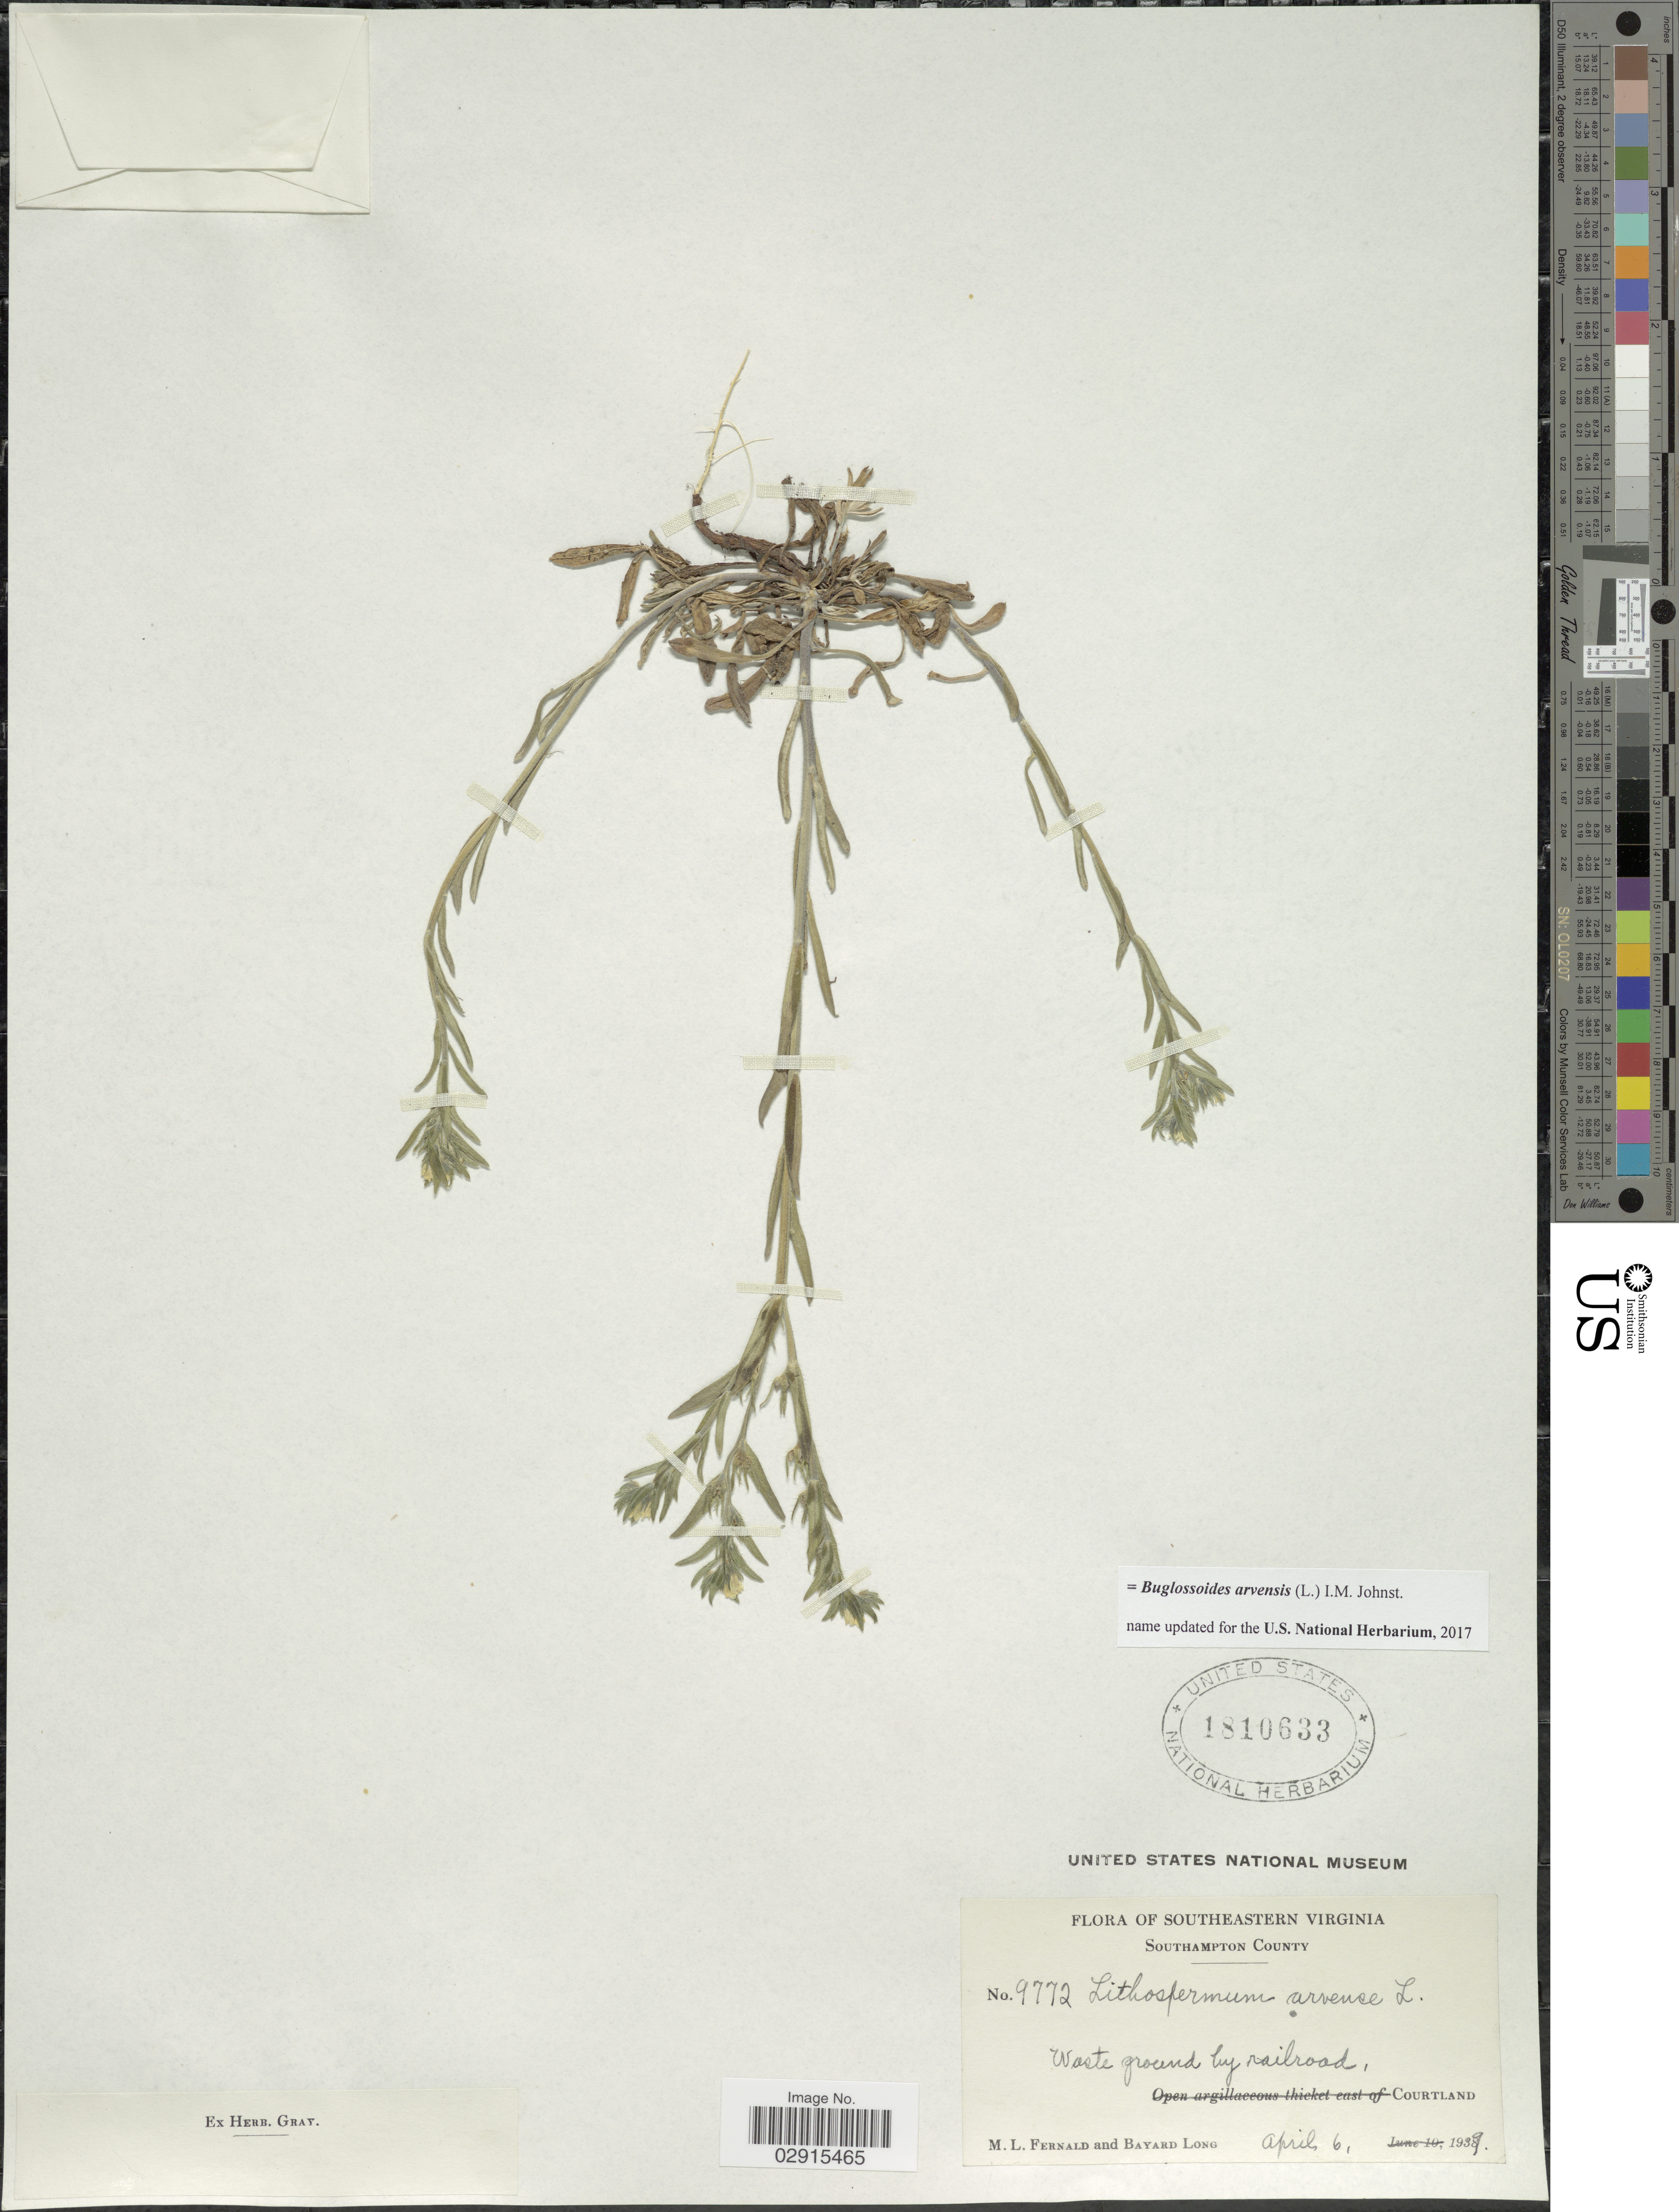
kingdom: Plantae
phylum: Tracheophyta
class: Magnoliopsida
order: Boraginales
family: Boraginaceae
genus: Buglossoides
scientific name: Buglossoides arvensis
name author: (L.) I.M. Johnst.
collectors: M. L. Fernald & B. Long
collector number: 9772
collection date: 1939-04-06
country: United States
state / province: Virginia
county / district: Southampton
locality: Southeastern Virginia, Southampton County, Courtland.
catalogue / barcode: US 1810633